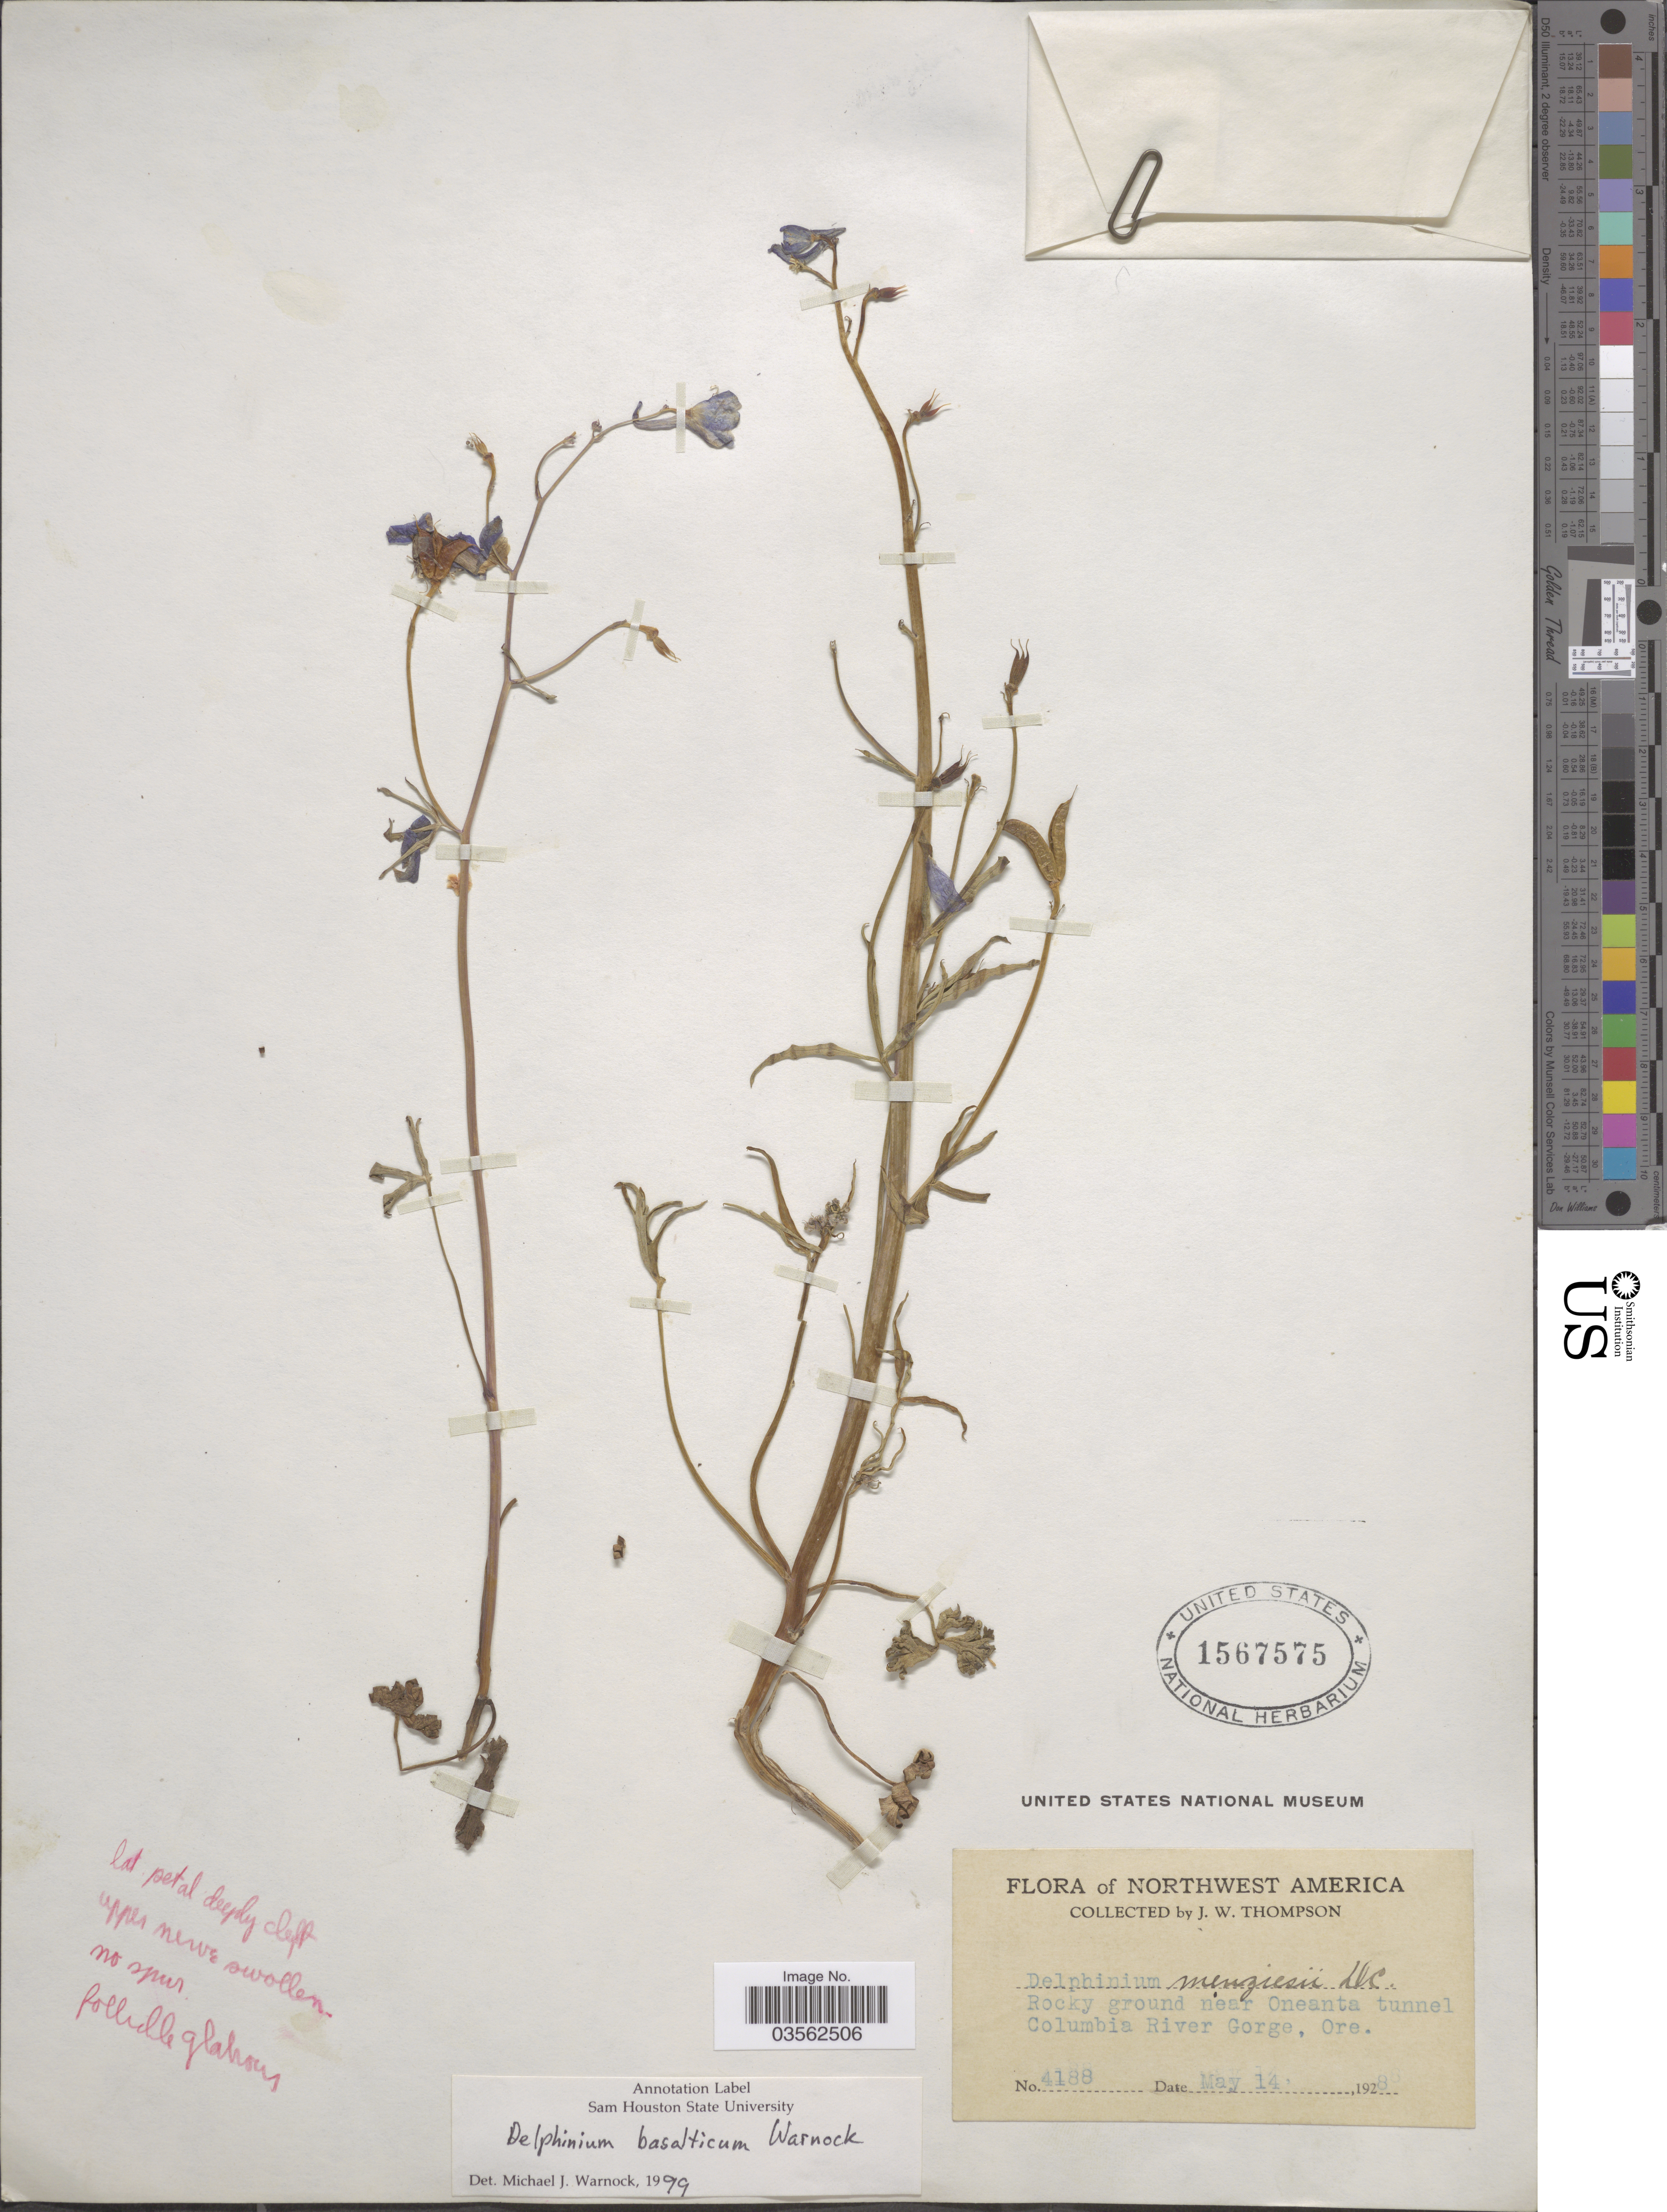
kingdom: Plantae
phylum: Tracheophyta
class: Magnoliopsida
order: Ranunculales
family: Ranunculaceae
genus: Delphinium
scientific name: Delphinium basalticum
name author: M.J. Warnock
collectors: J. Thompson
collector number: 4188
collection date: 1928-05-14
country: United States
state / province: Oregon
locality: Northwest America. Rocky ground near Oneanta tunnel Columbia River Gorge.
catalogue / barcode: US 1567575